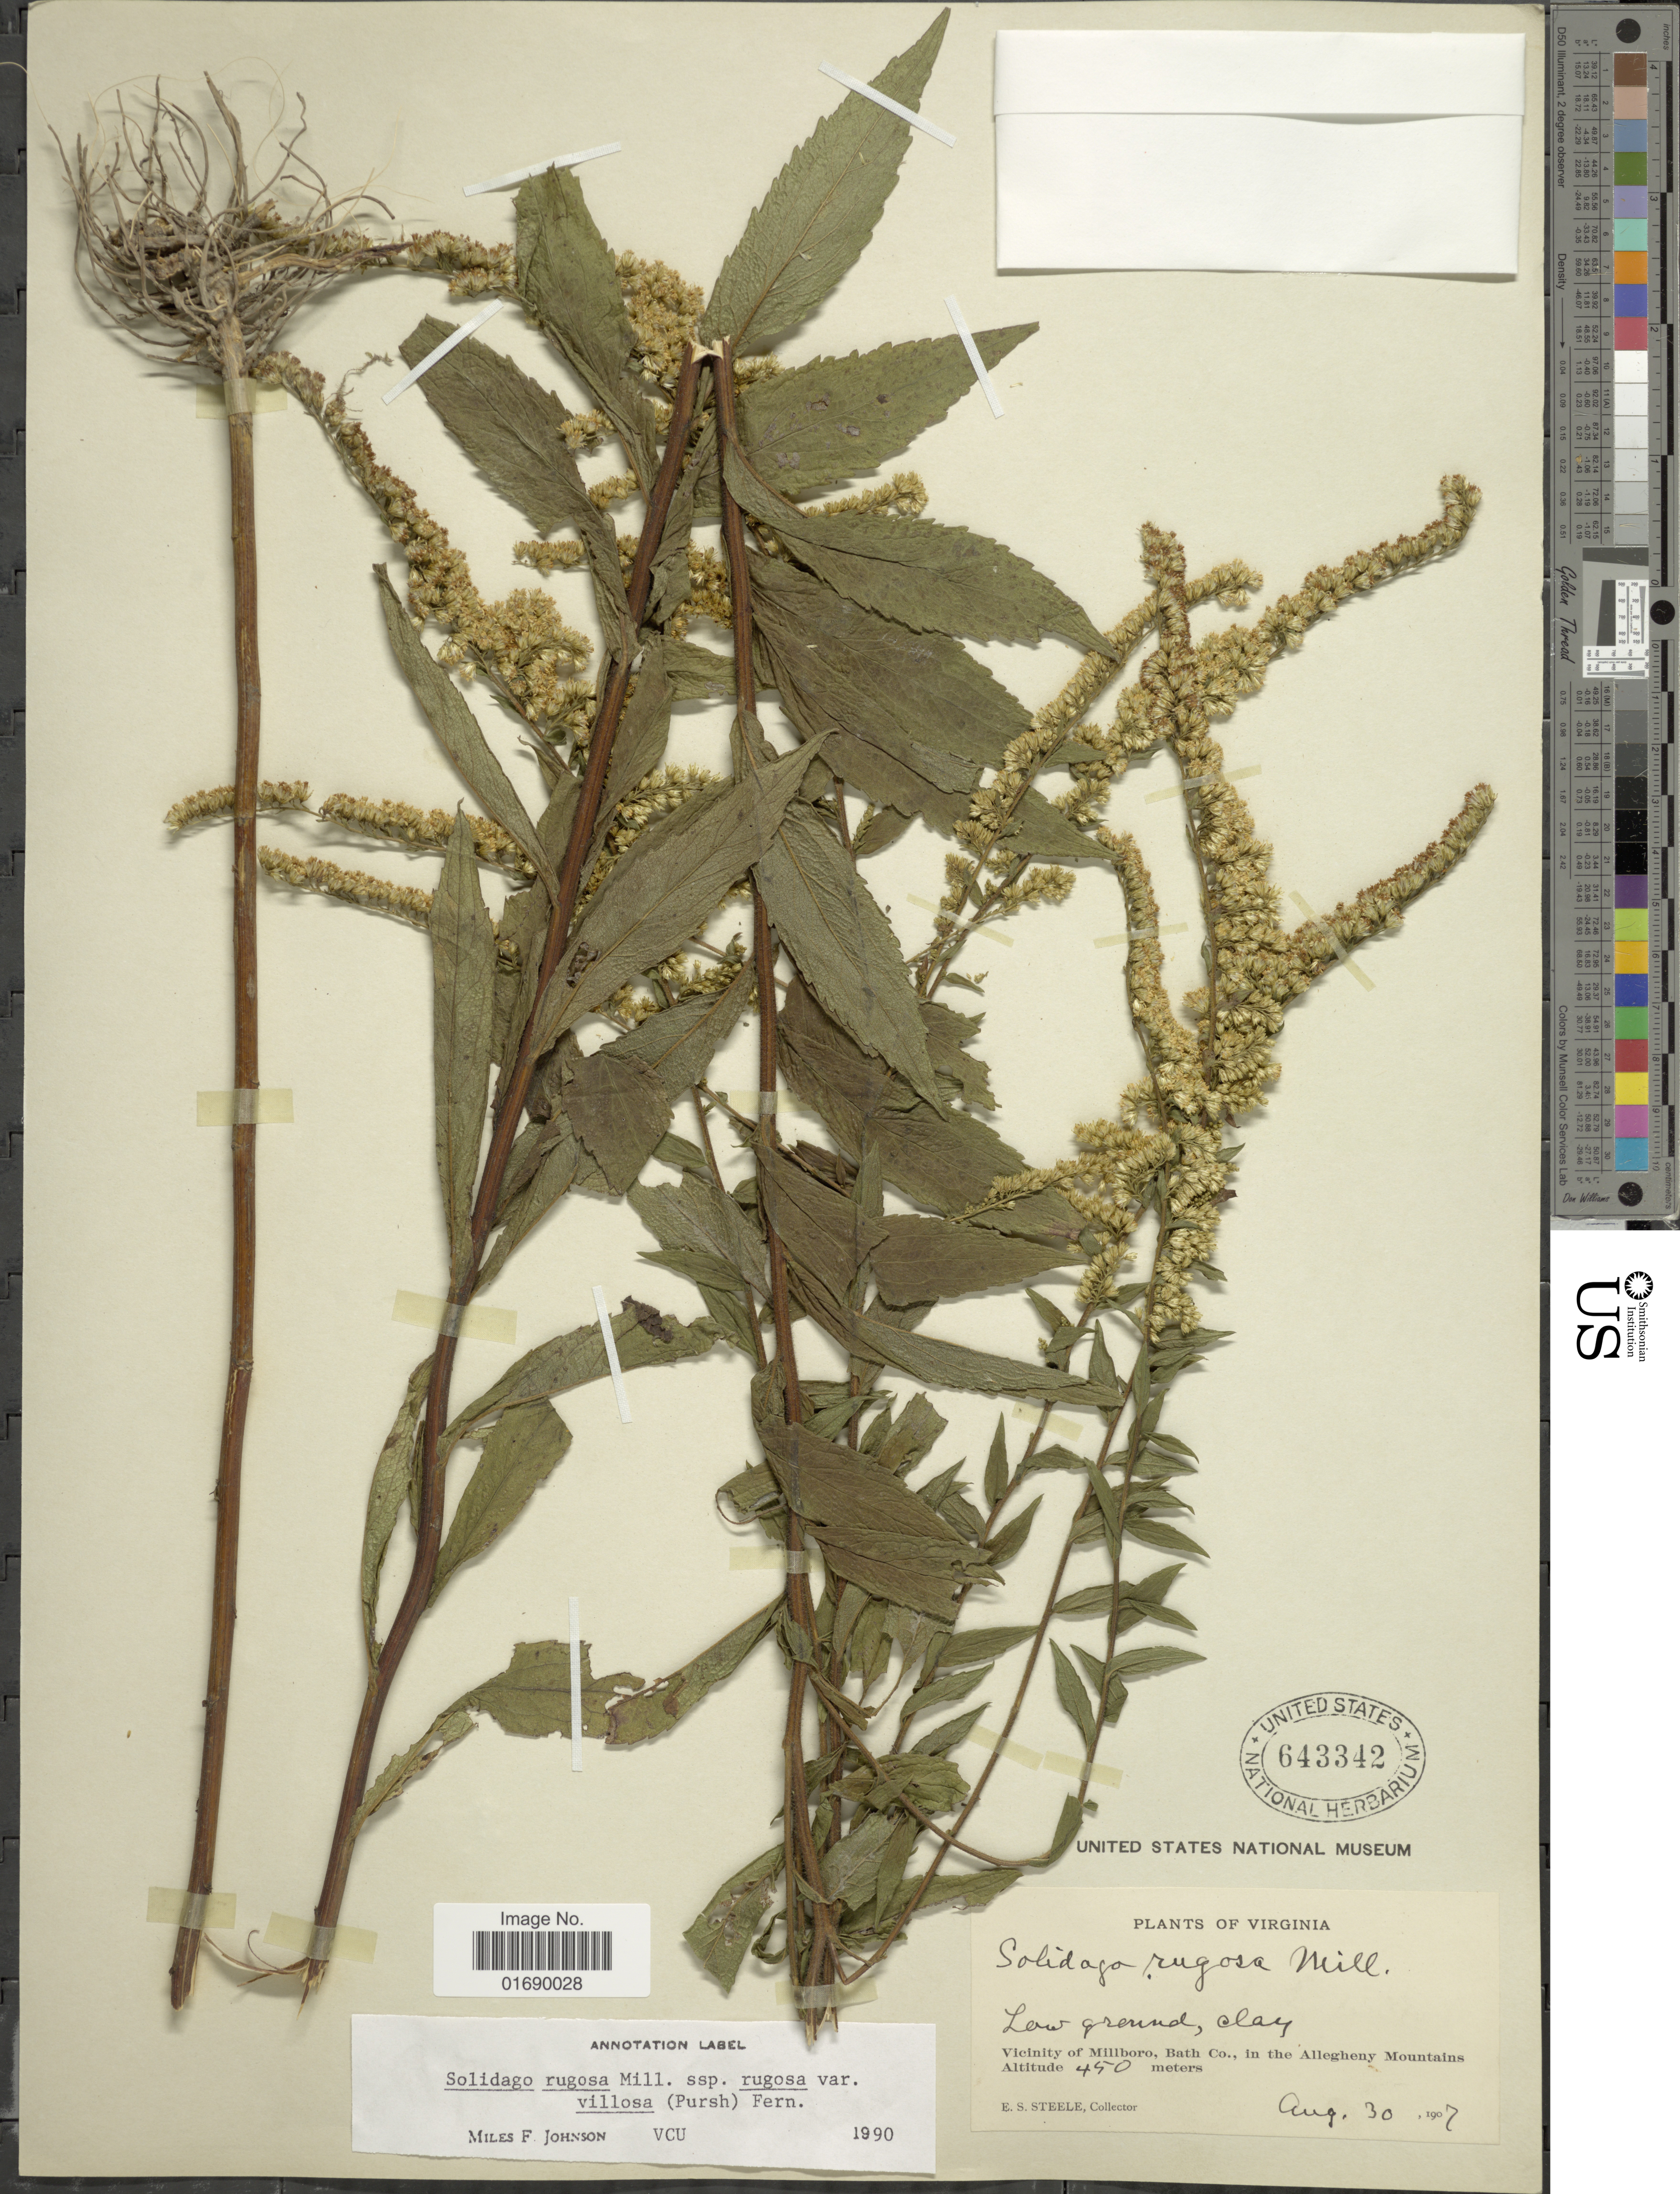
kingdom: Plantae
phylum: Tracheophyta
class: Magnoliopsida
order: Asterales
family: Asteraceae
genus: Solidago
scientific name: Solidago rugosa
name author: Mill.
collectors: E. Steele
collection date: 1907-08-30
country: United States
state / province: Virginia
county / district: Bath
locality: Low ground, clay, Vicinity of Millboro, Bath Co., in the Allegheny Mountains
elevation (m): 450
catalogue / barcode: US 643342